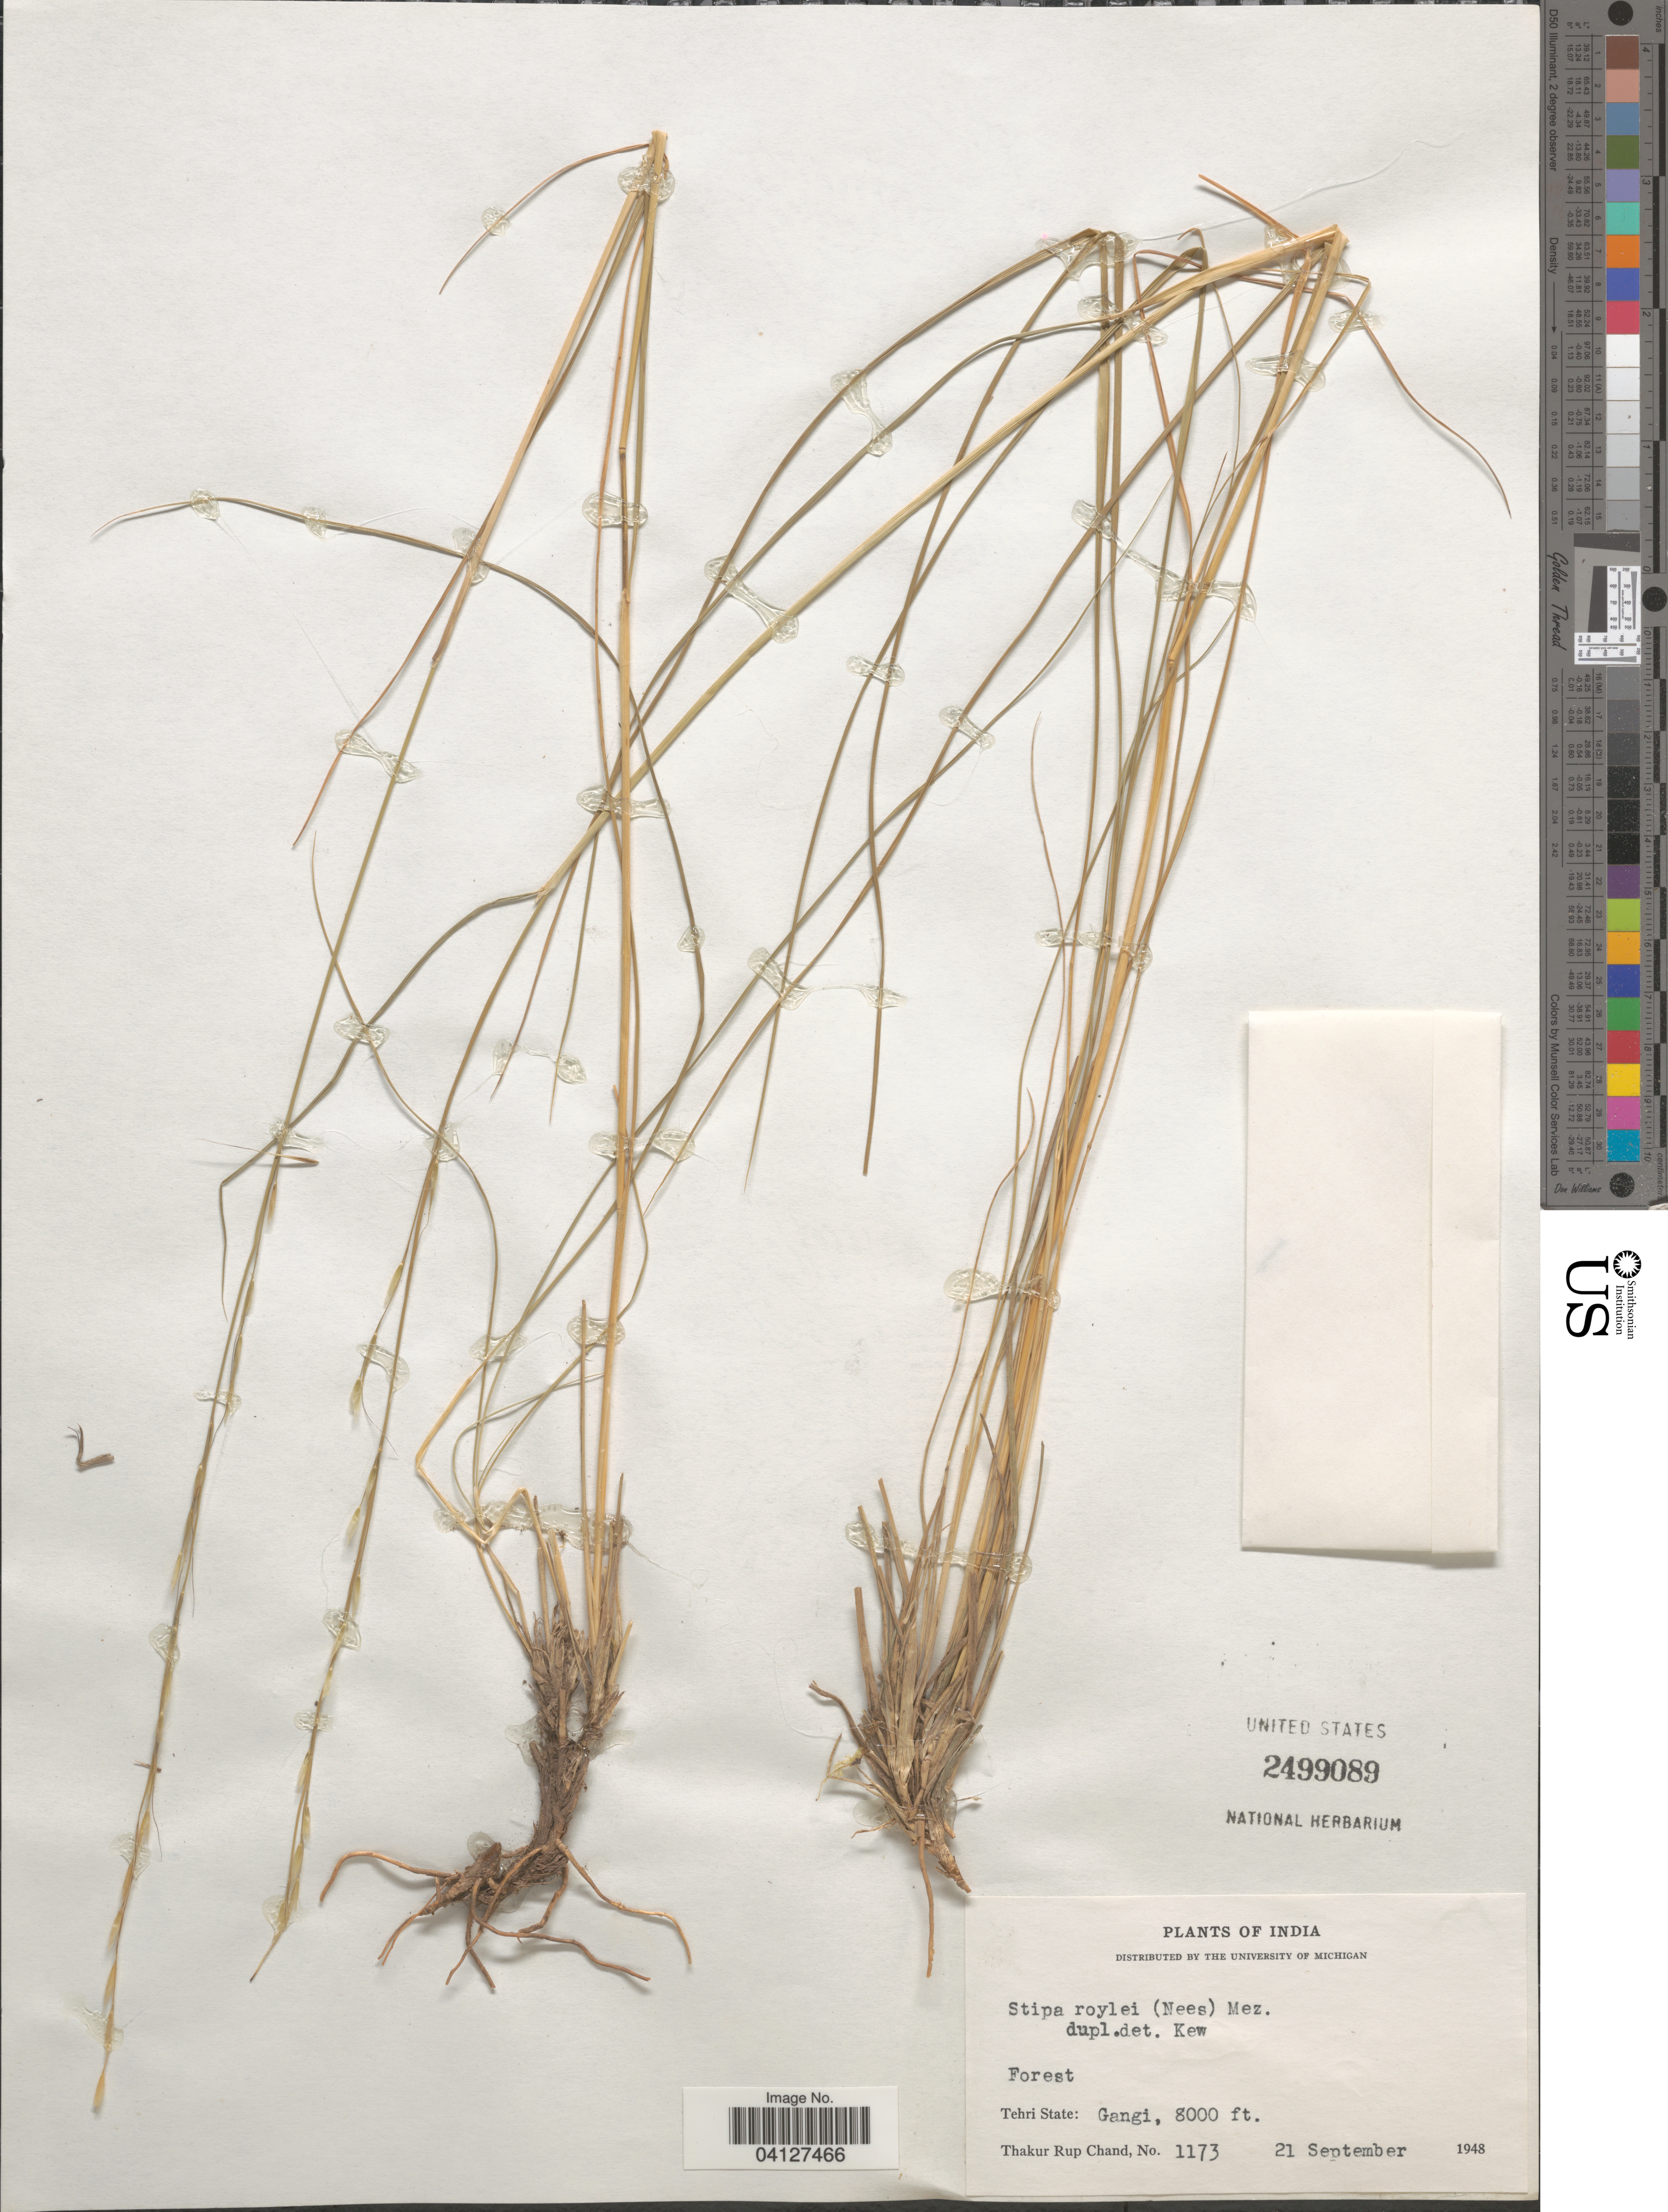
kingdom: Plantae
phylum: Tracheophyta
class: Liliopsida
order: Poales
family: Poaceae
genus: Stipa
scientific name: Stipa roylei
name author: (Nees) Duthie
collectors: T. R. Chand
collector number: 1173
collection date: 1948-09-21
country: India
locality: Tehri State: Gangi.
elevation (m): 2438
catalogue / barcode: US 2499089